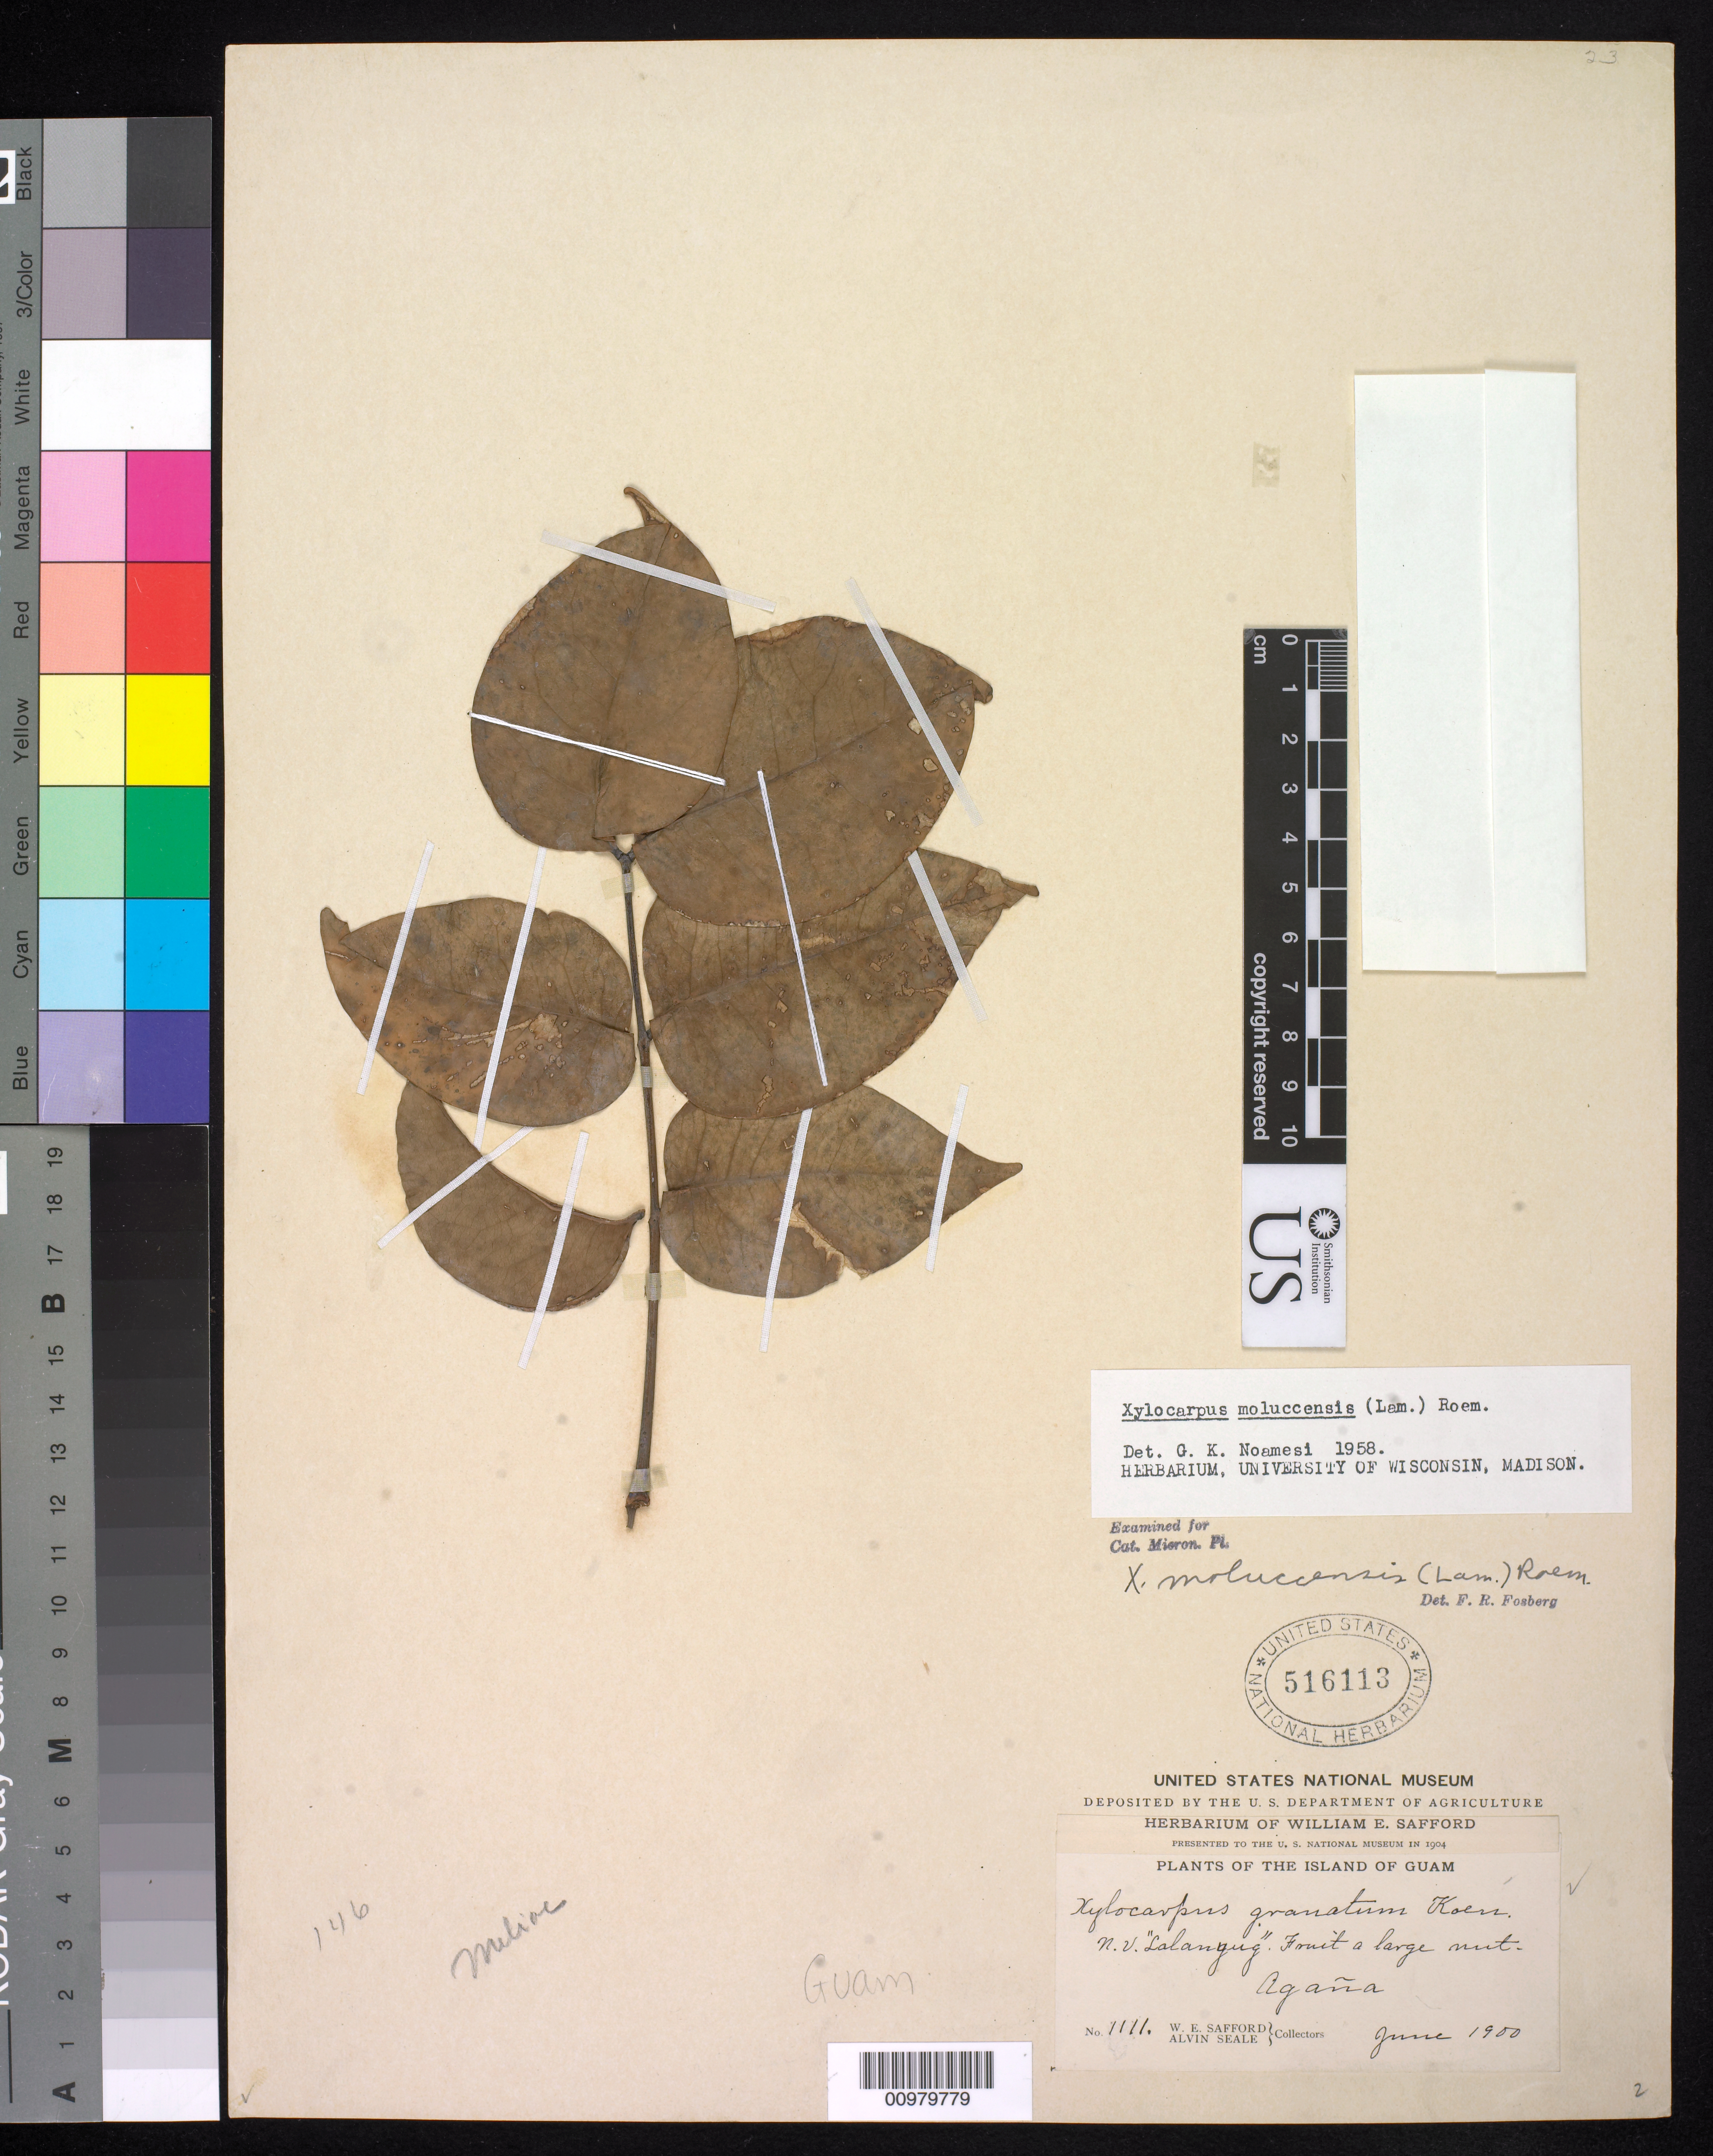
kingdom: Plantae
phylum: Tracheophyta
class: Magnoliopsida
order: Sapindales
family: Meliaceae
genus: Xylocarpus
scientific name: Xylocarpus moluccensis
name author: (Lam.) M. Roem.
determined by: Noamesi, G. K.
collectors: W. E. Safford & A. Seale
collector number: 1111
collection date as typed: Jun 1900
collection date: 1900-06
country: Guam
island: Guam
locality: Guam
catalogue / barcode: US 516113